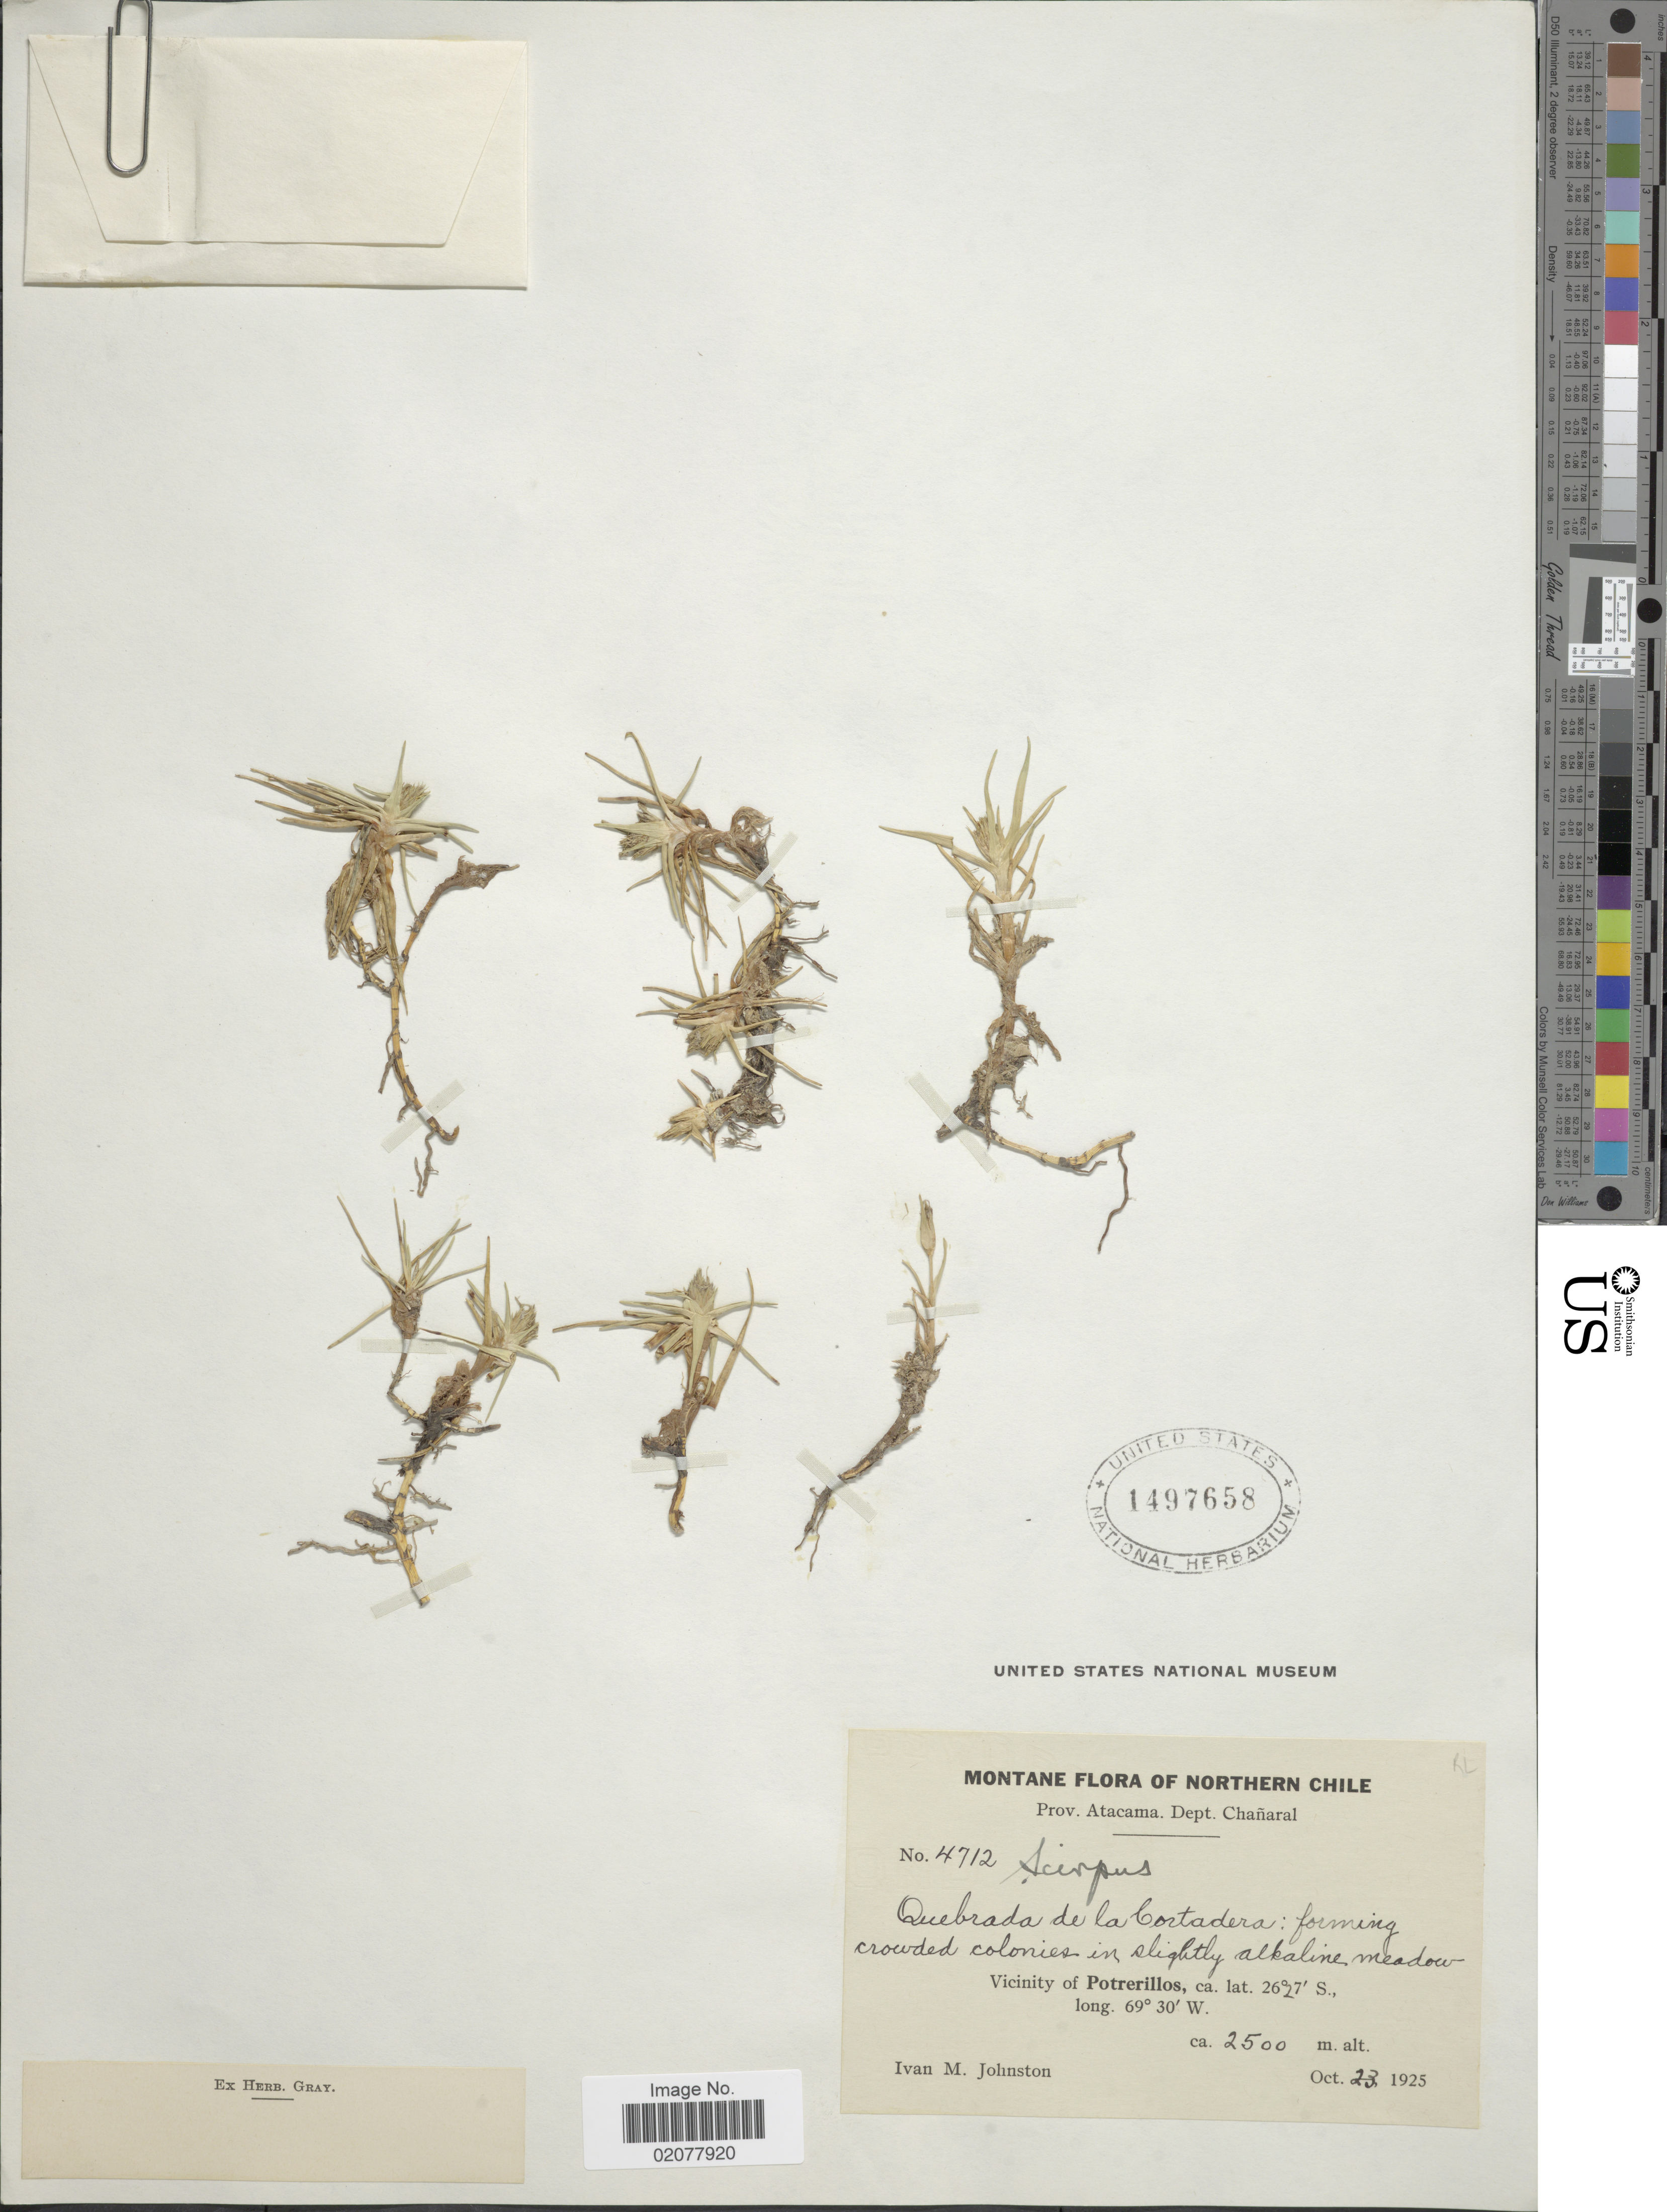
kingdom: Plantae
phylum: Tracheophyta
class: Liliopsida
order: Poales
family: Cyperaceae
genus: Phylloscirpus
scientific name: Phylloscirpus acaulis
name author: (Phil.) Goetgh. & D.A. Simpson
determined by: Strong, Mark T., (BOT), Smithsonian Institution - National Museum of Natural History (UNITED STATES)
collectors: I.M. Johnston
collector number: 4712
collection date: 1925-10-23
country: Chile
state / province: Atacama (III)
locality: Montane flora of Northern Chile. Prov. Atacama. Dept. Chañaral. Quebrada de la Cortadera: forming crowded colonies in slightly alkaline meadow. Vicinity of Potrerillos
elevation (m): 2500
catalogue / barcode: US 1497658